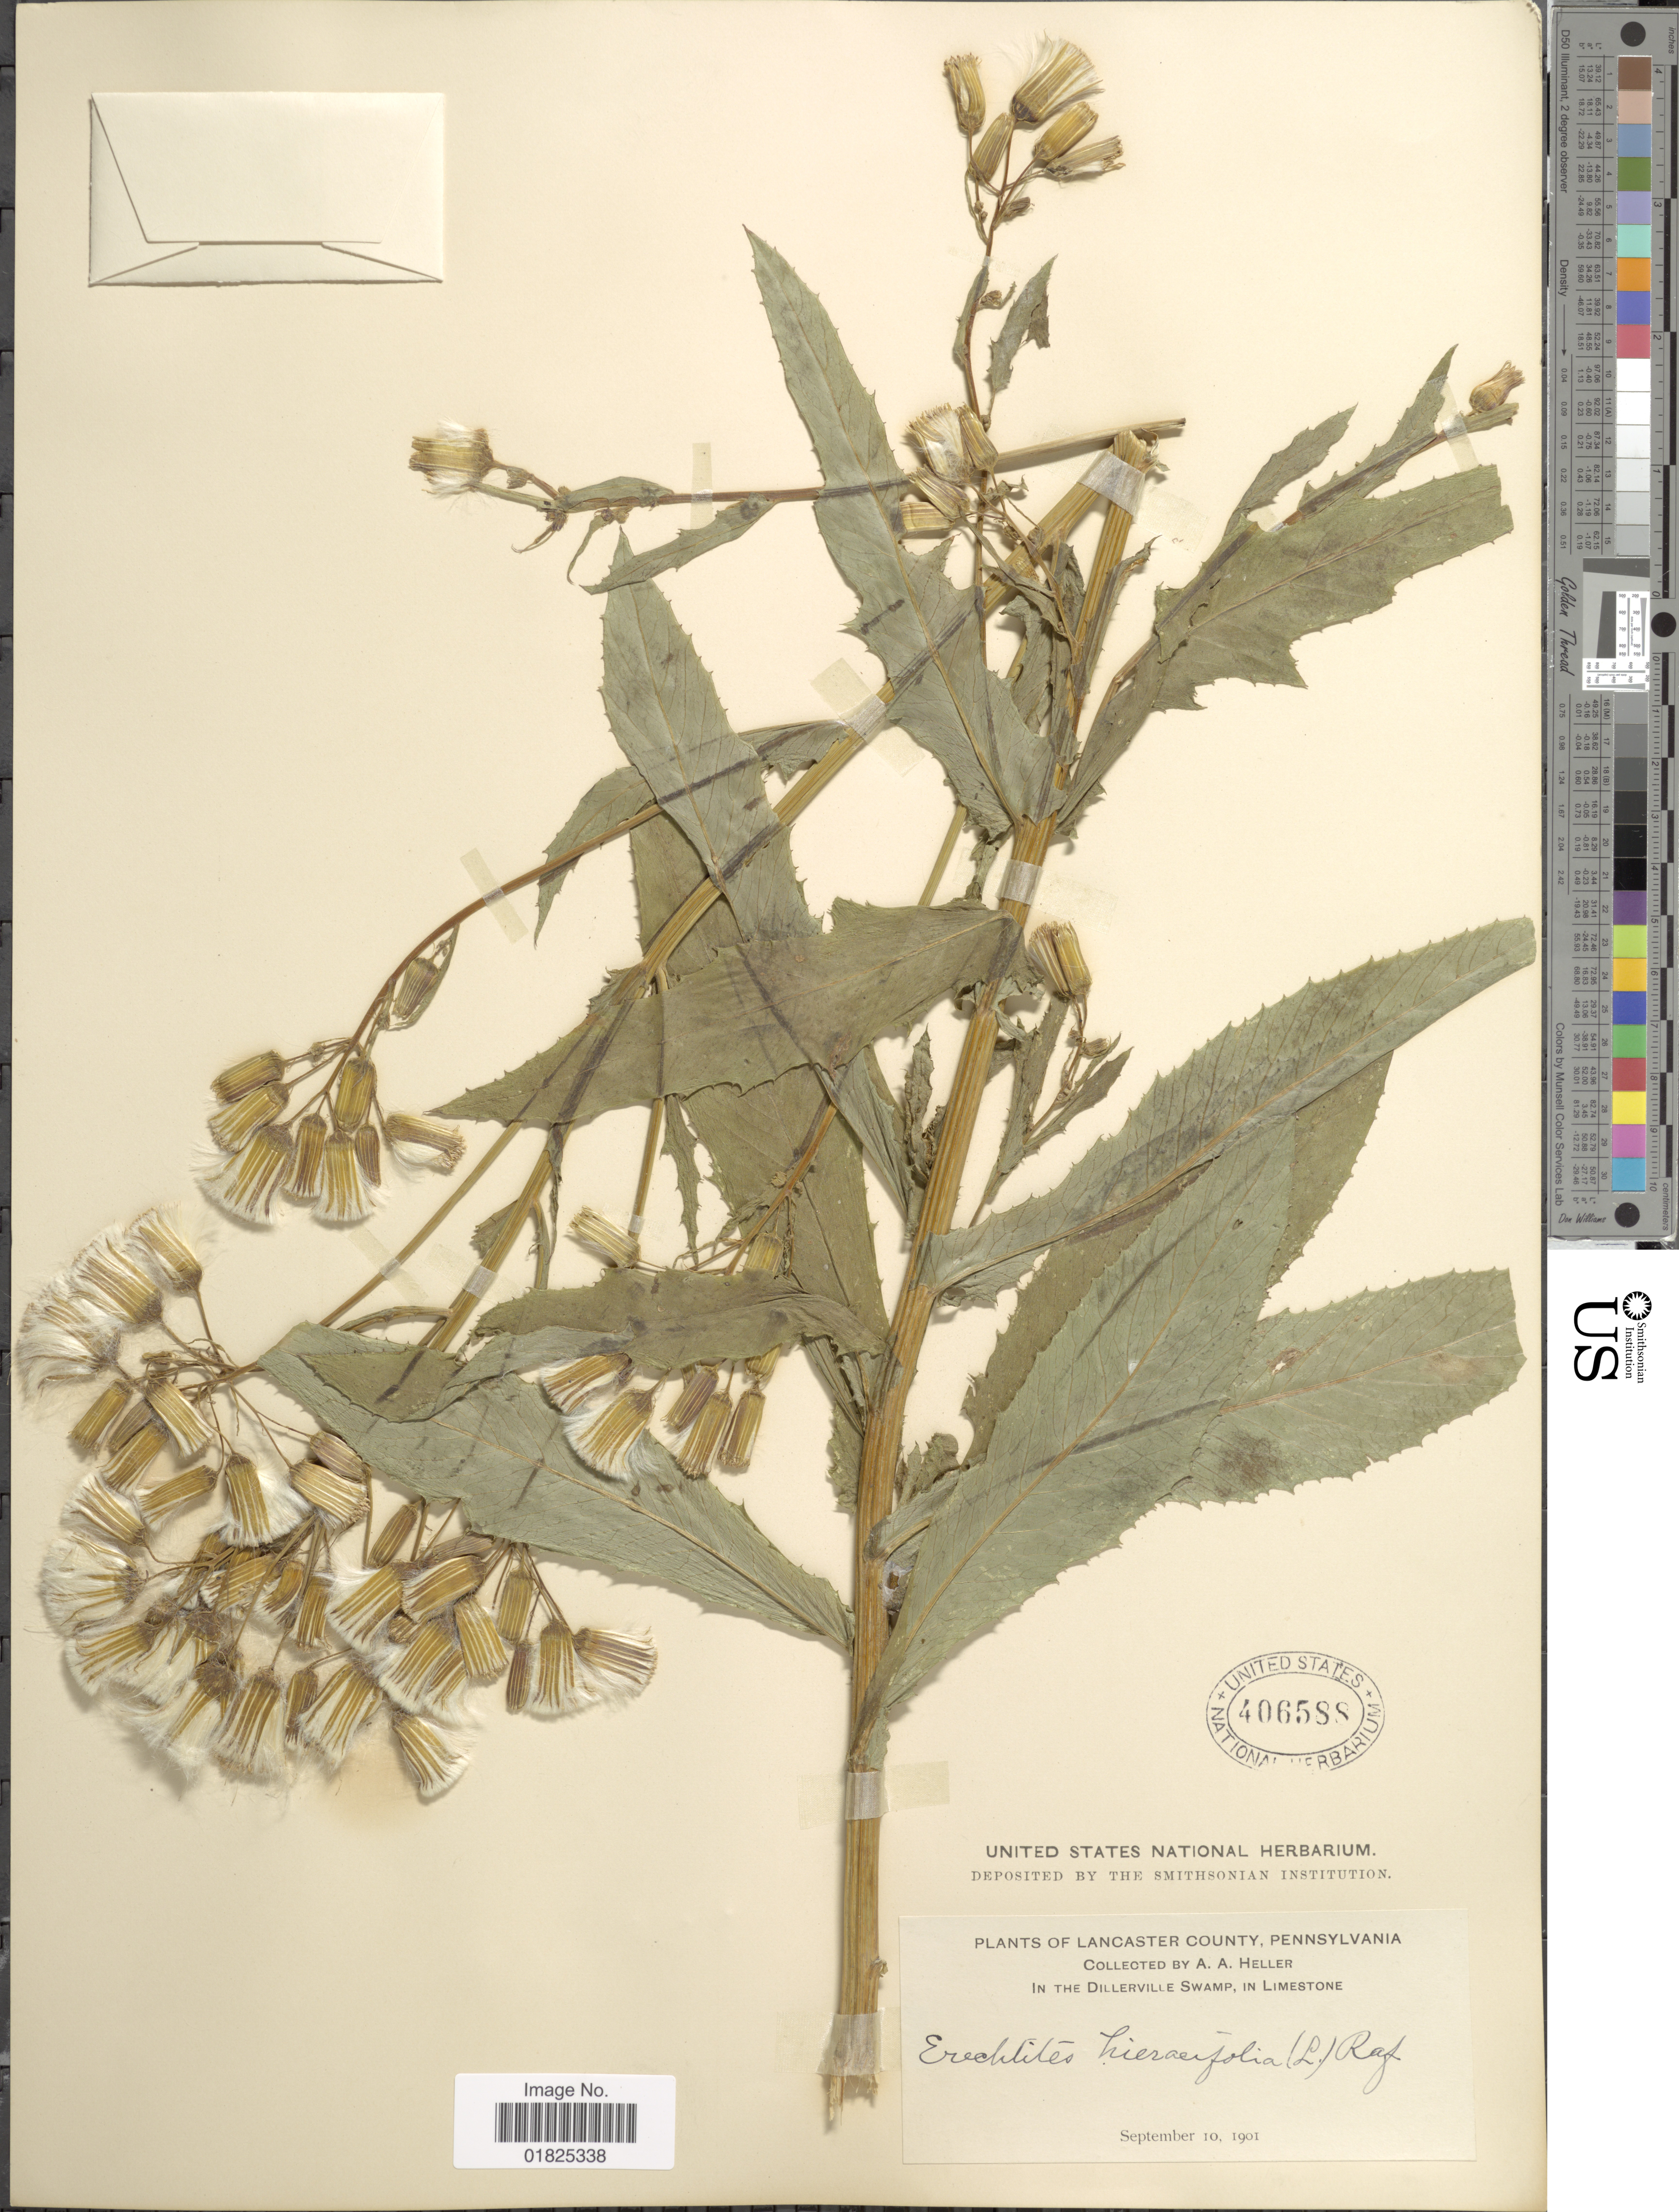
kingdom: Plantae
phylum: Tracheophyta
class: Magnoliopsida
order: Asterales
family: Asteraceae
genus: Erechtites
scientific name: Erechtites hieraciifolius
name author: (L.) Raf. ex DC.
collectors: A. A. Heller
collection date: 1901-09-10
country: United States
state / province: Pennsylvania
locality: Lancaster County, In he Dillerville Swamp, in Limestone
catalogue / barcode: US 406588